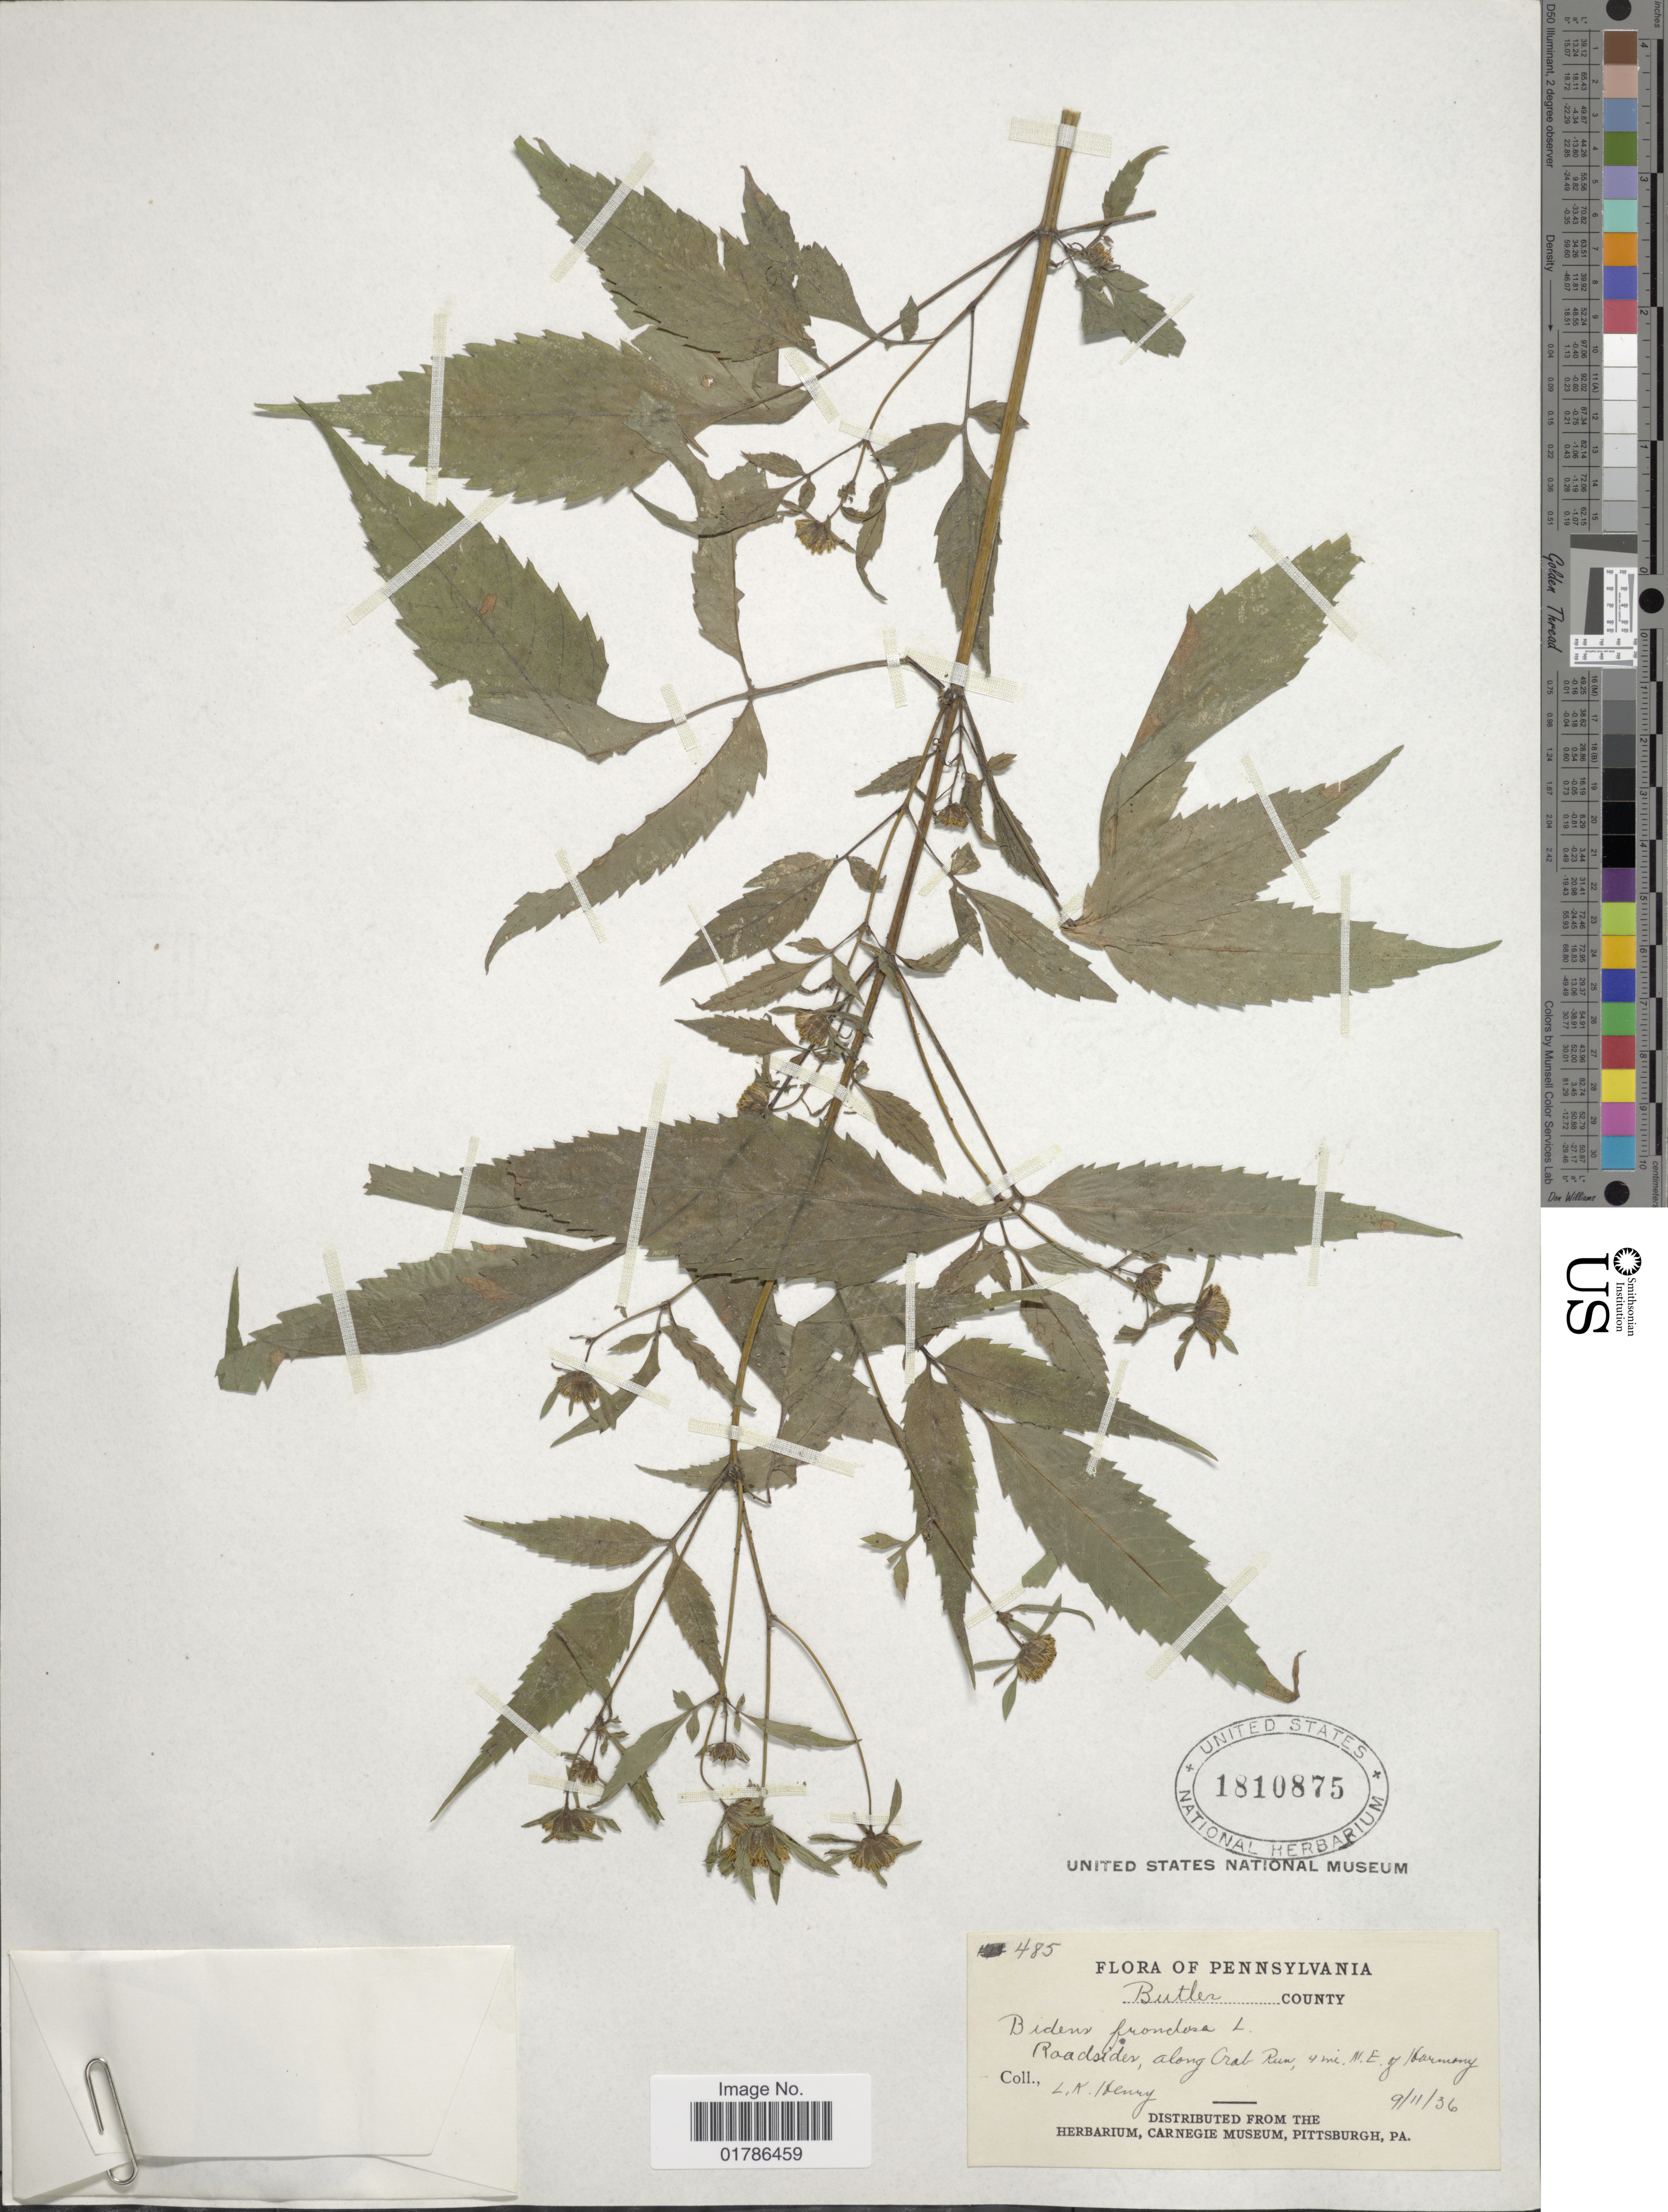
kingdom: Plantae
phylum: Tracheophyta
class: Magnoliopsida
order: Asterales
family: Asteraceae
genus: Bidens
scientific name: Bidens frondosa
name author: L.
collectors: L. K. Henry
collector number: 485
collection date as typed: Transcribed d/m/y: 11/9/36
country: United States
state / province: Pennsylvania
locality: Butler County, Roadside, along Crab Run, 4 mi. N. E. of Harmony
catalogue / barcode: US 1810875